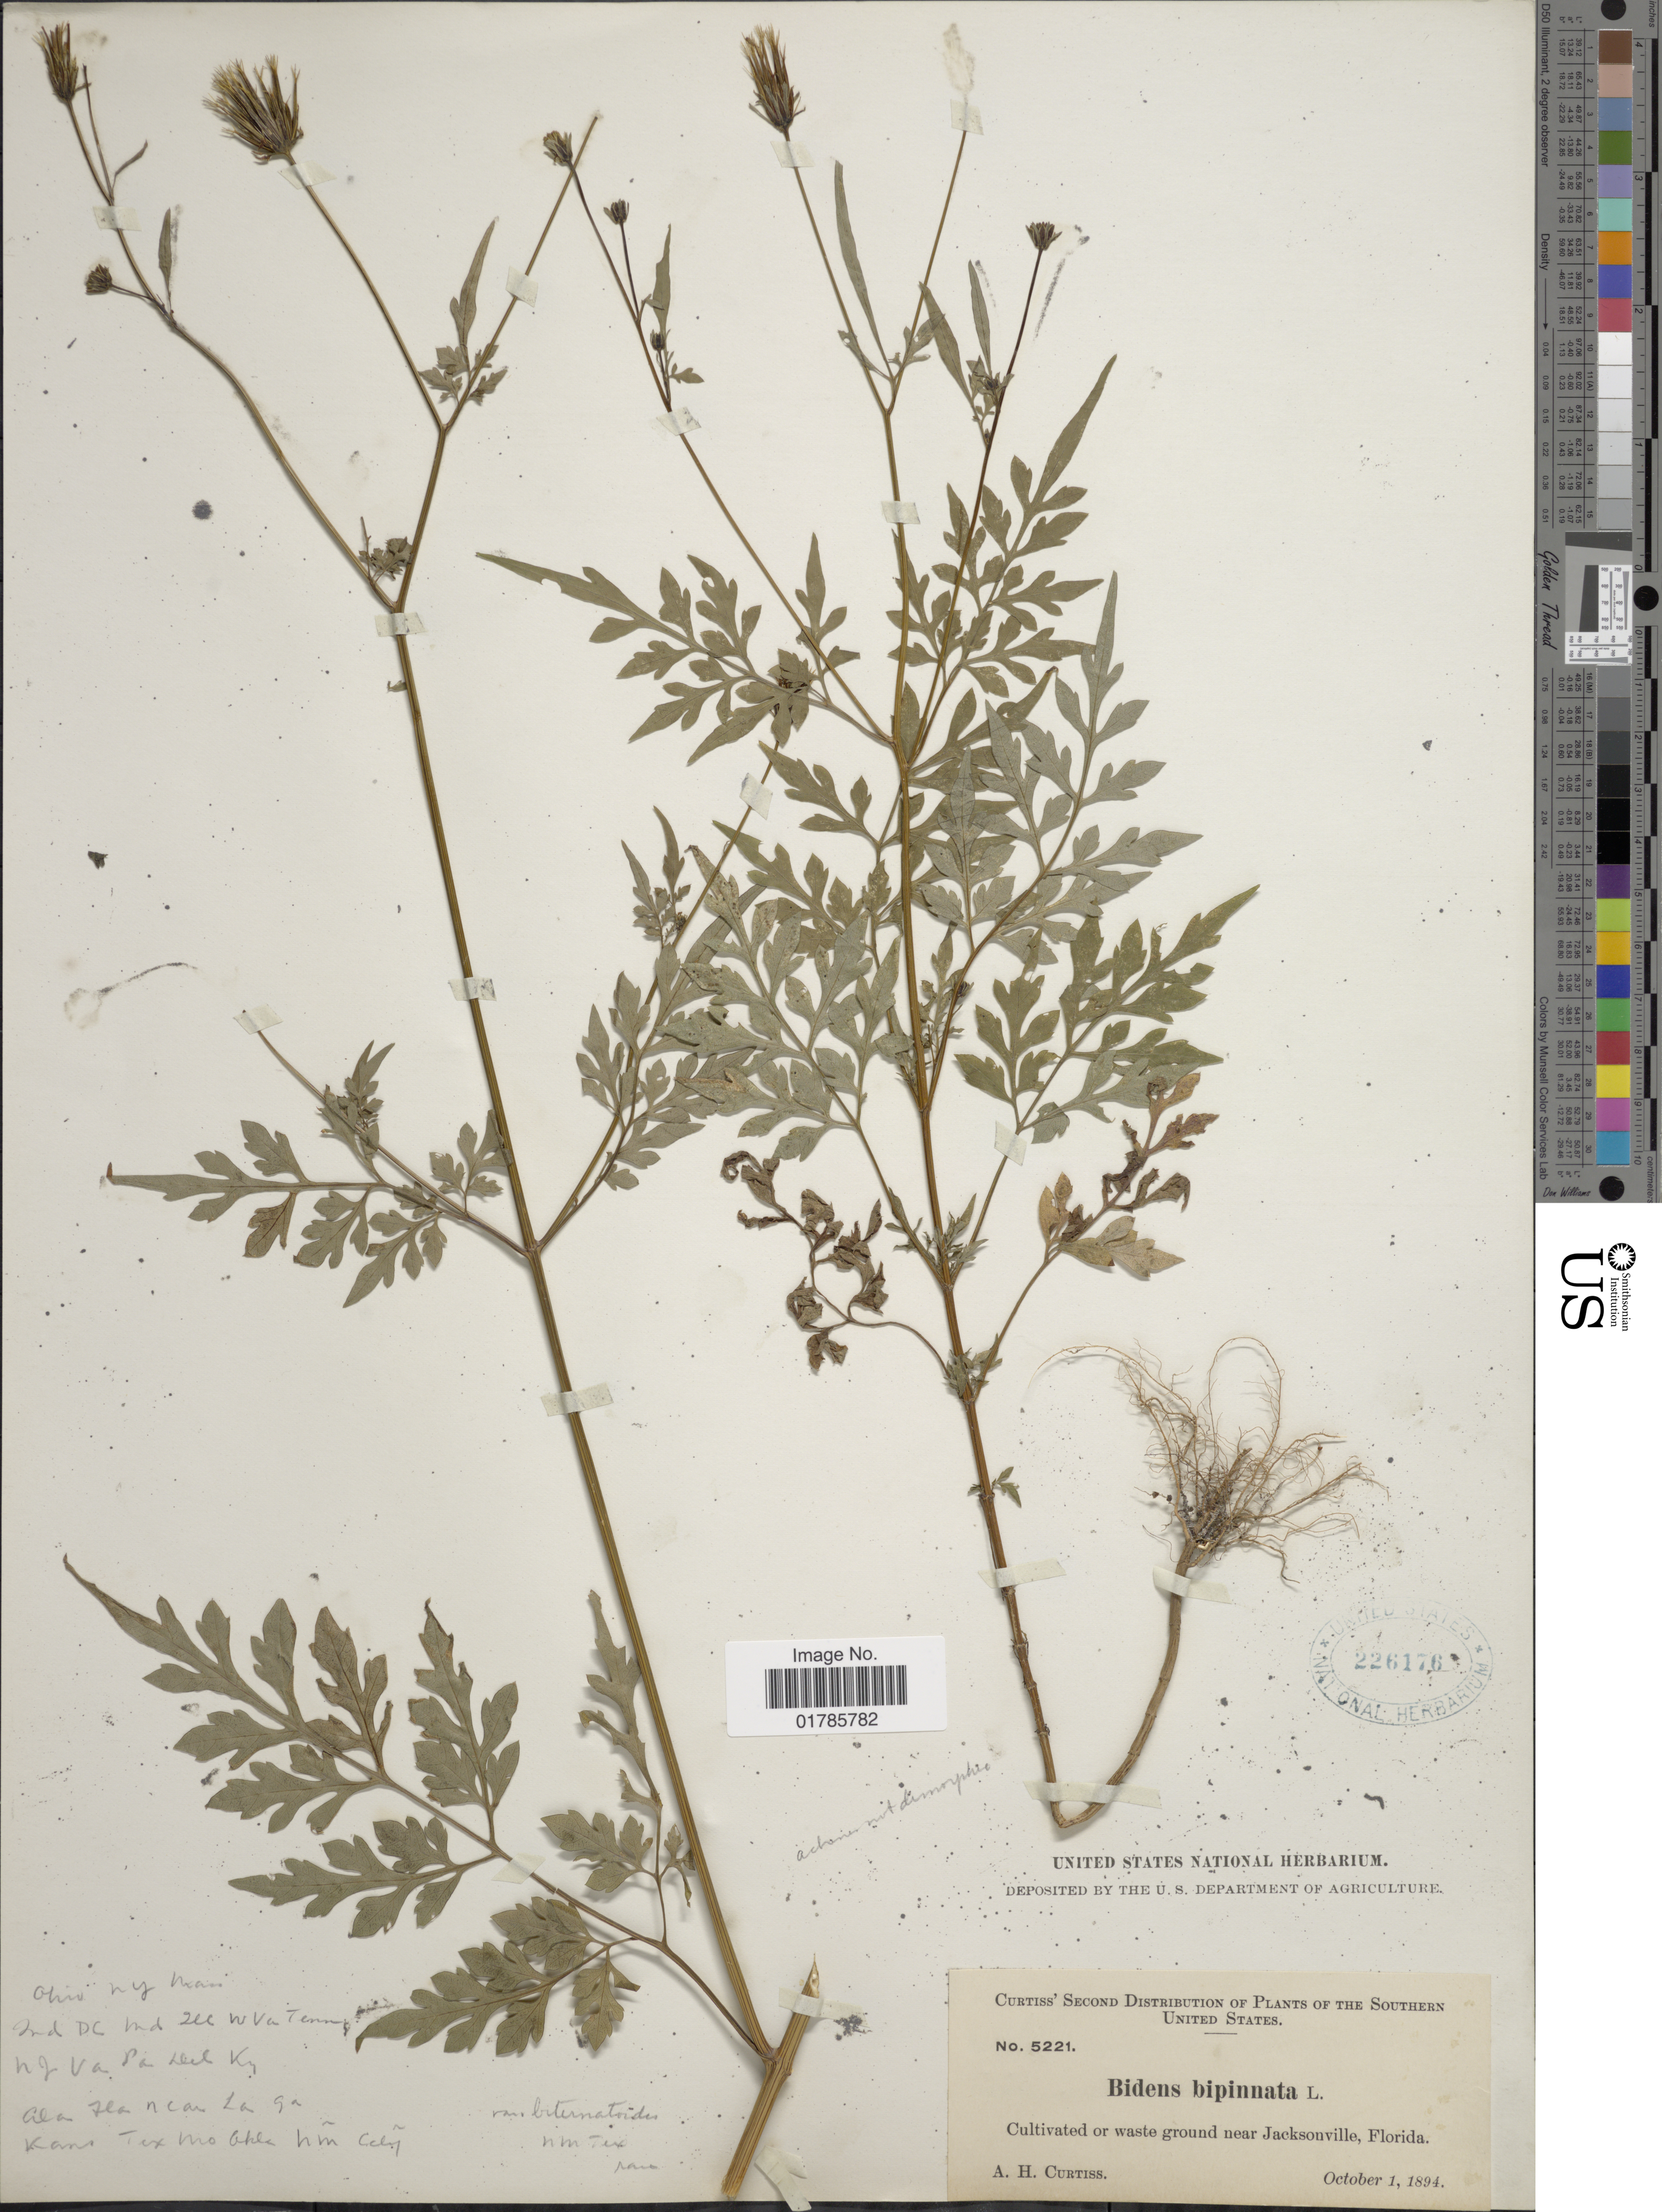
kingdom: Plantae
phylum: Tracheophyta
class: Magnoliopsida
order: Asterales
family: Asteraceae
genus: Bidens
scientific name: Bidens bipinnata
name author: L.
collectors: A. H. Curtiss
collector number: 5221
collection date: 1894-09-01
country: United States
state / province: Florida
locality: Near Jacksonville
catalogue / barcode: US 226176